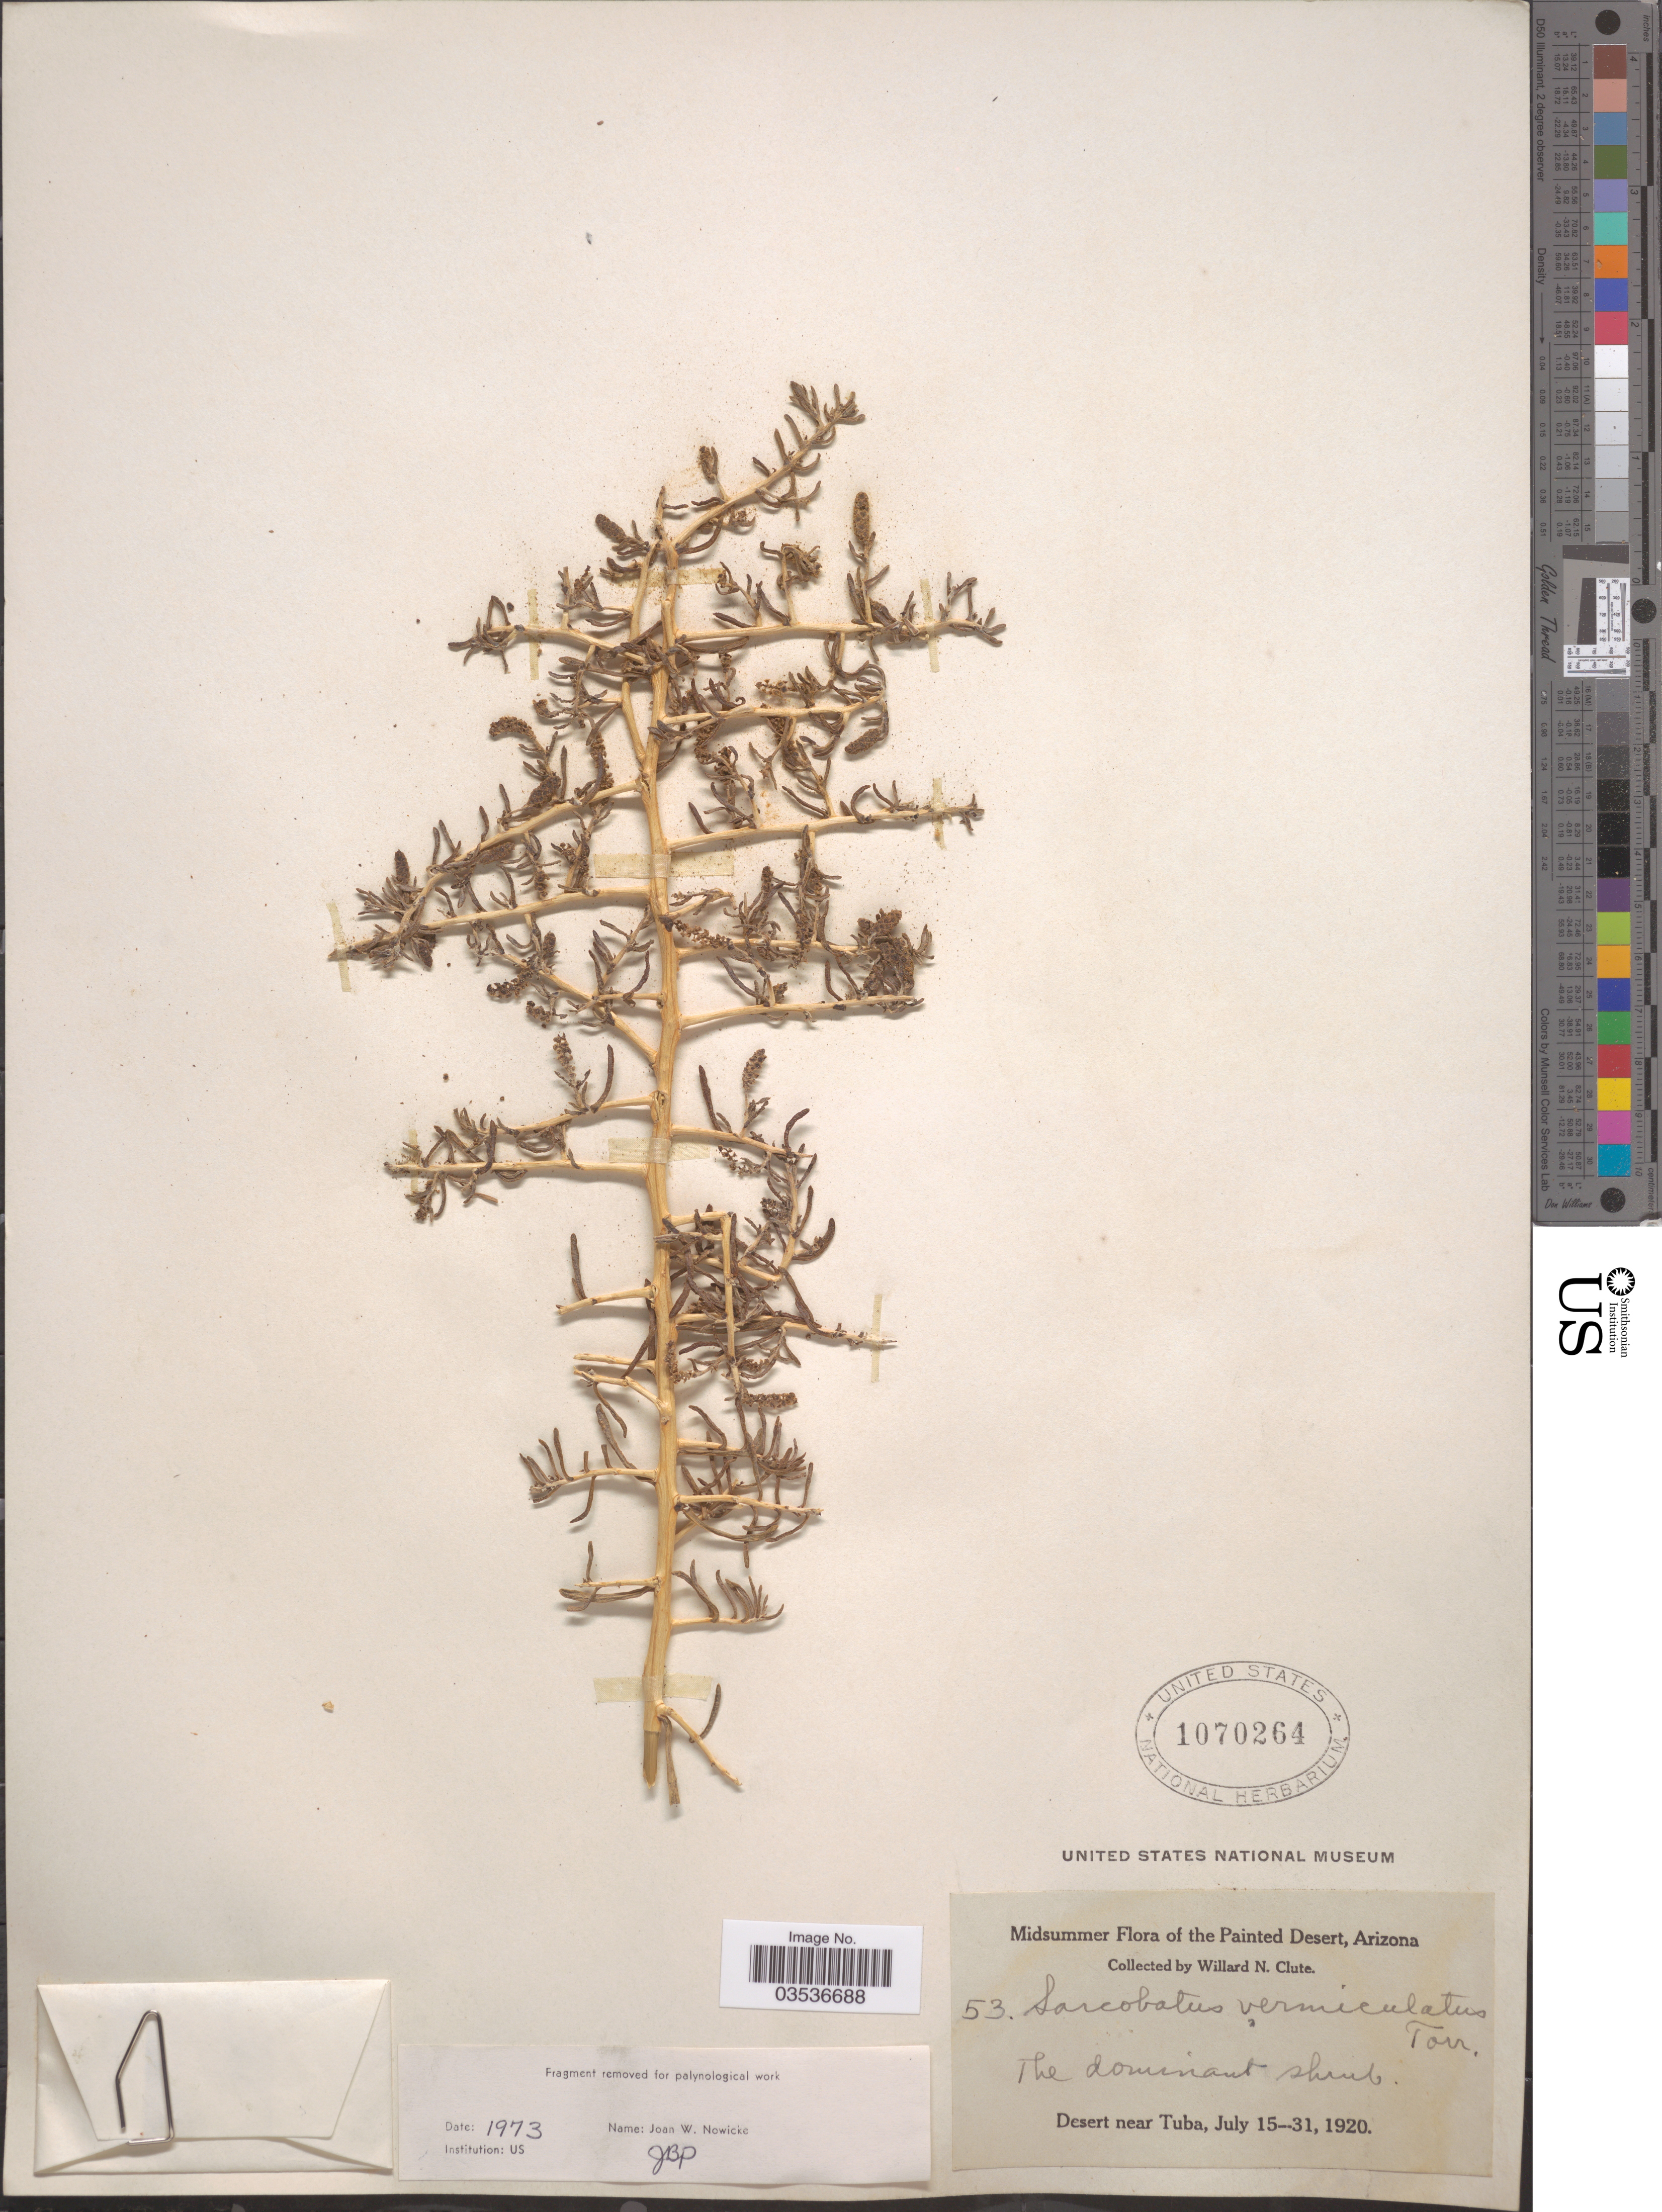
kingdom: Plantae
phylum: Tracheophyta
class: Magnoliopsida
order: Caryophyllales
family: Sarcobataceae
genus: Sarcobatus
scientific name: Sarcobatus vermiculatus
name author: (Hook.) Torr.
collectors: W. N. Clute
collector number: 53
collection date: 1920-07-15/1920-07-31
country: United States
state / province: Arizona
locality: The Painted Desert. Desert near Tuba.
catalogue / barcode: US 1070264